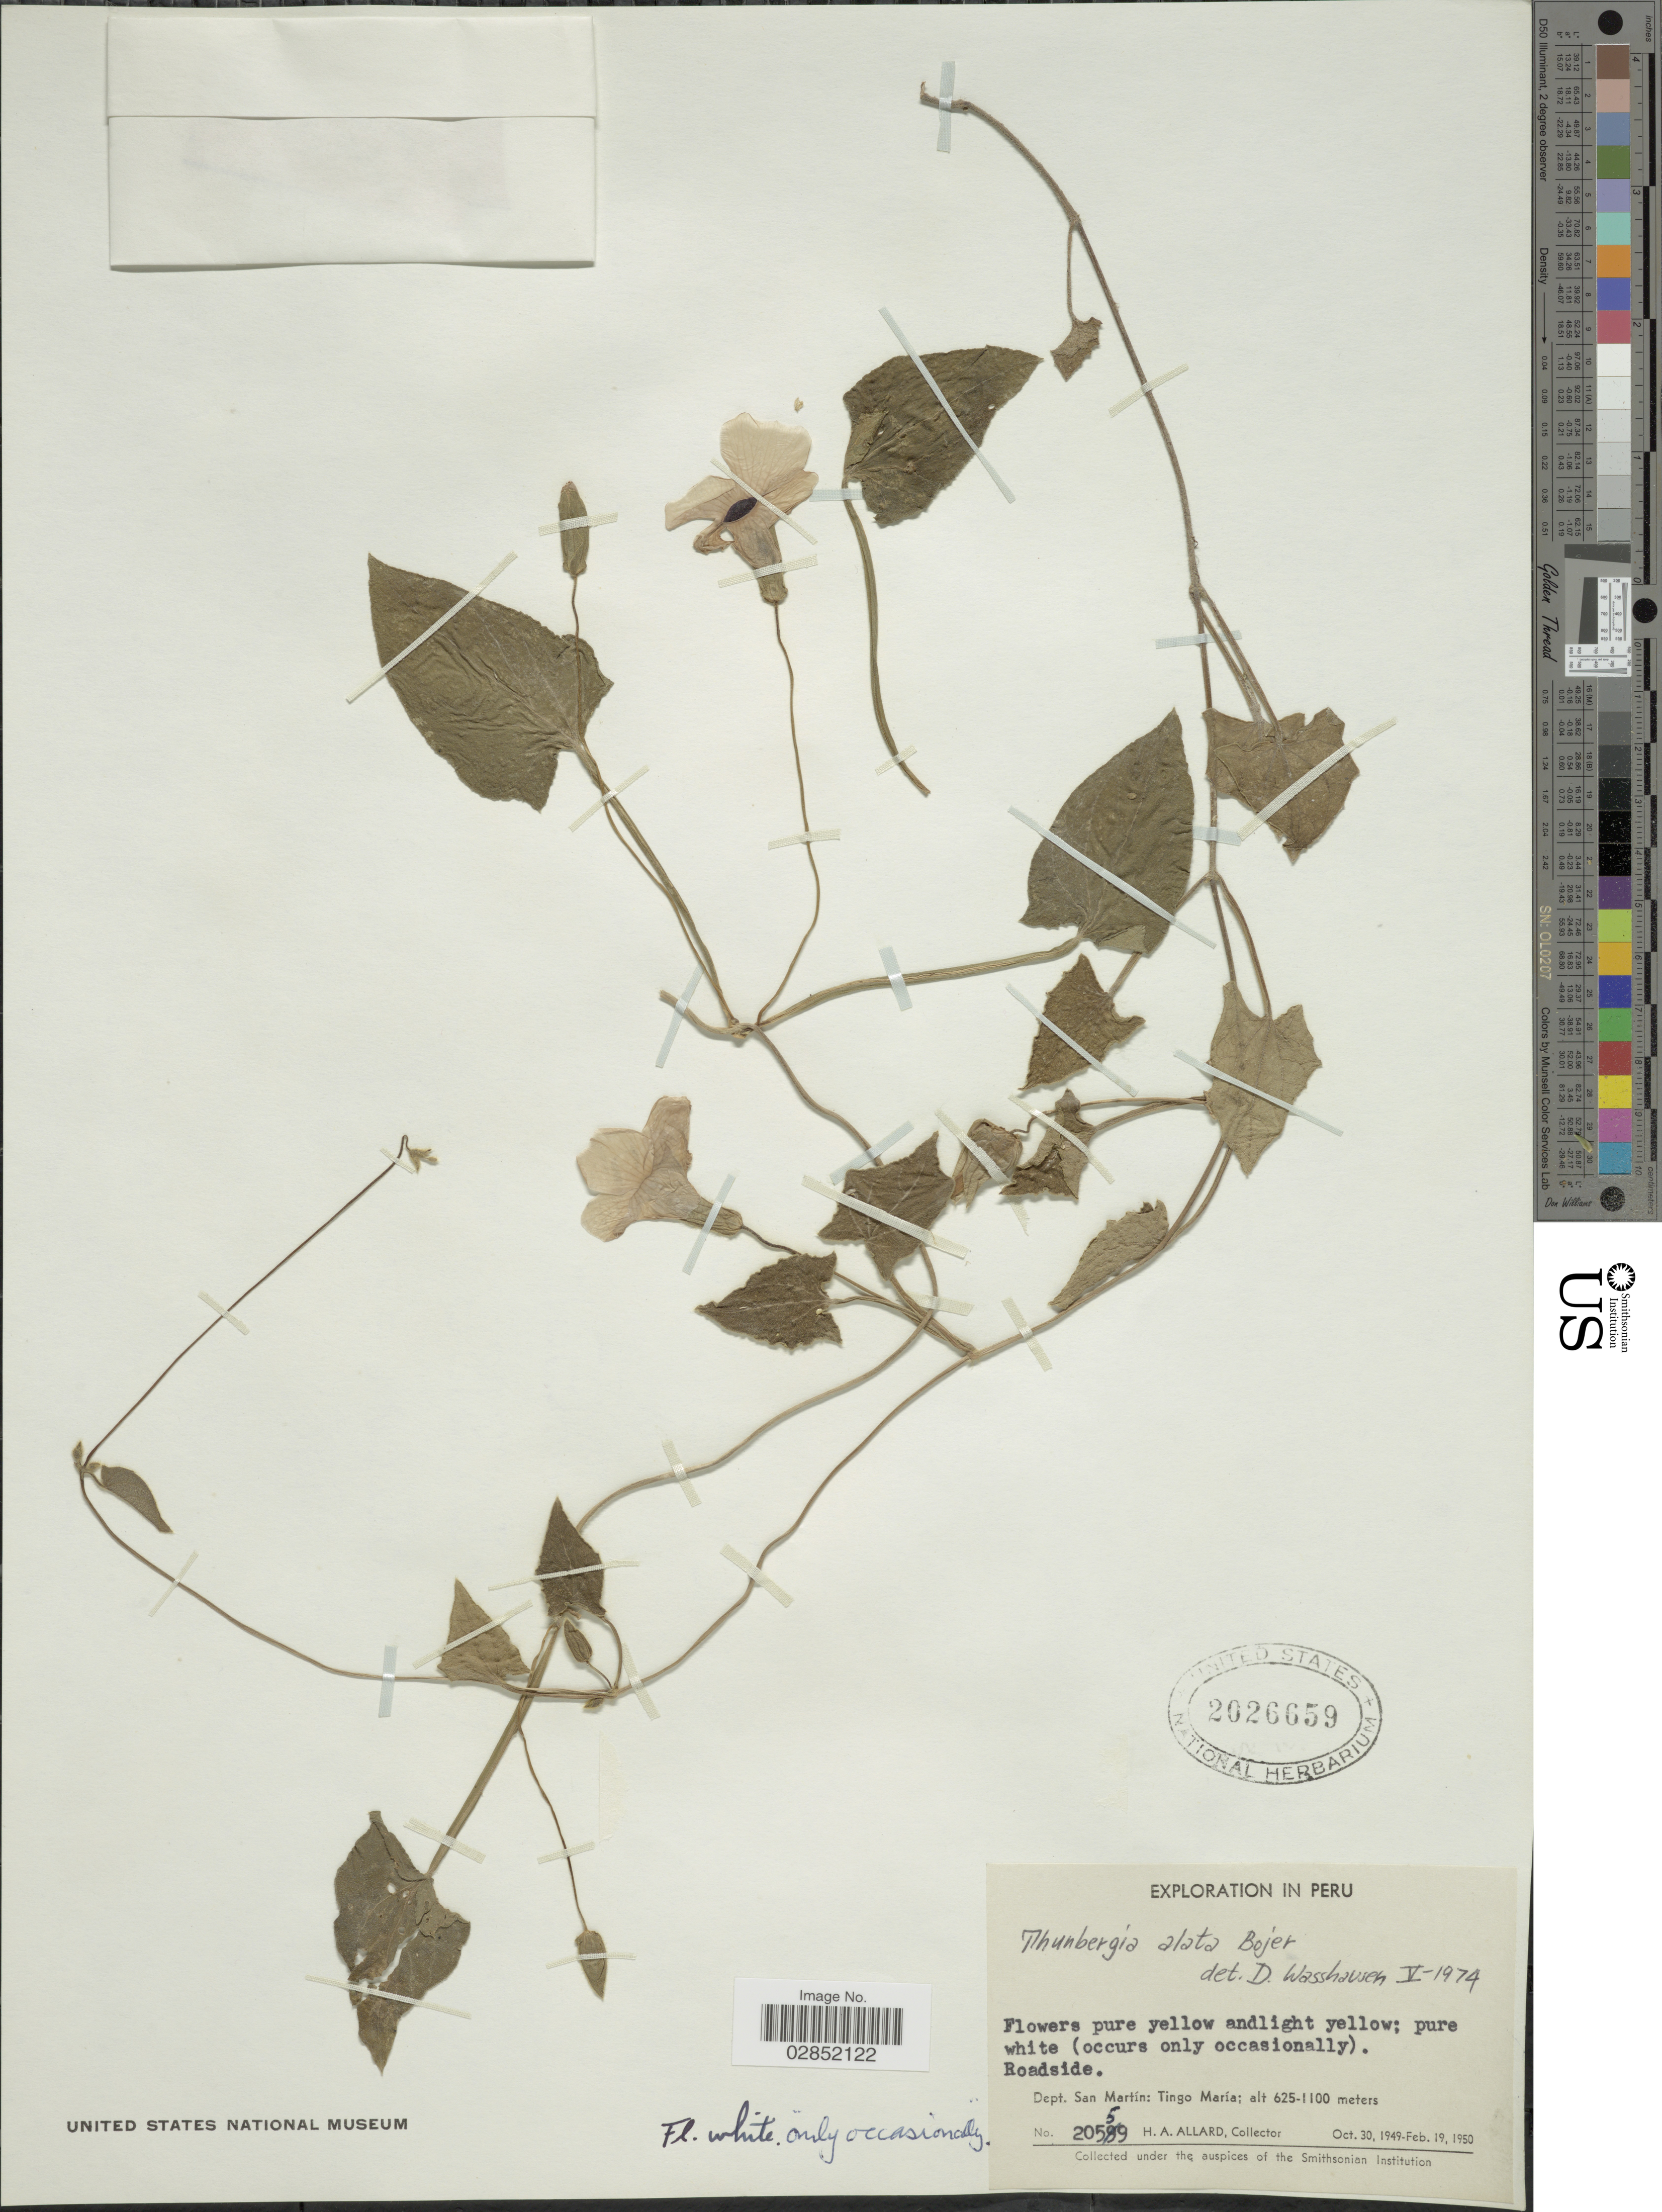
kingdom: Plantae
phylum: Tracheophyta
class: Magnoliopsida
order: Lamiales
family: Acanthaceae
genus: Thunbergia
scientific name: Thunbergia alata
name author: Bojer ex Sims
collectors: H. A. Allard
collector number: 20559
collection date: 1949-10-30/1950-02-19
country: Peru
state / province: San Martín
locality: Dept. San Martín: Tingo María.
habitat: roadside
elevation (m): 625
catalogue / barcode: US 2026659